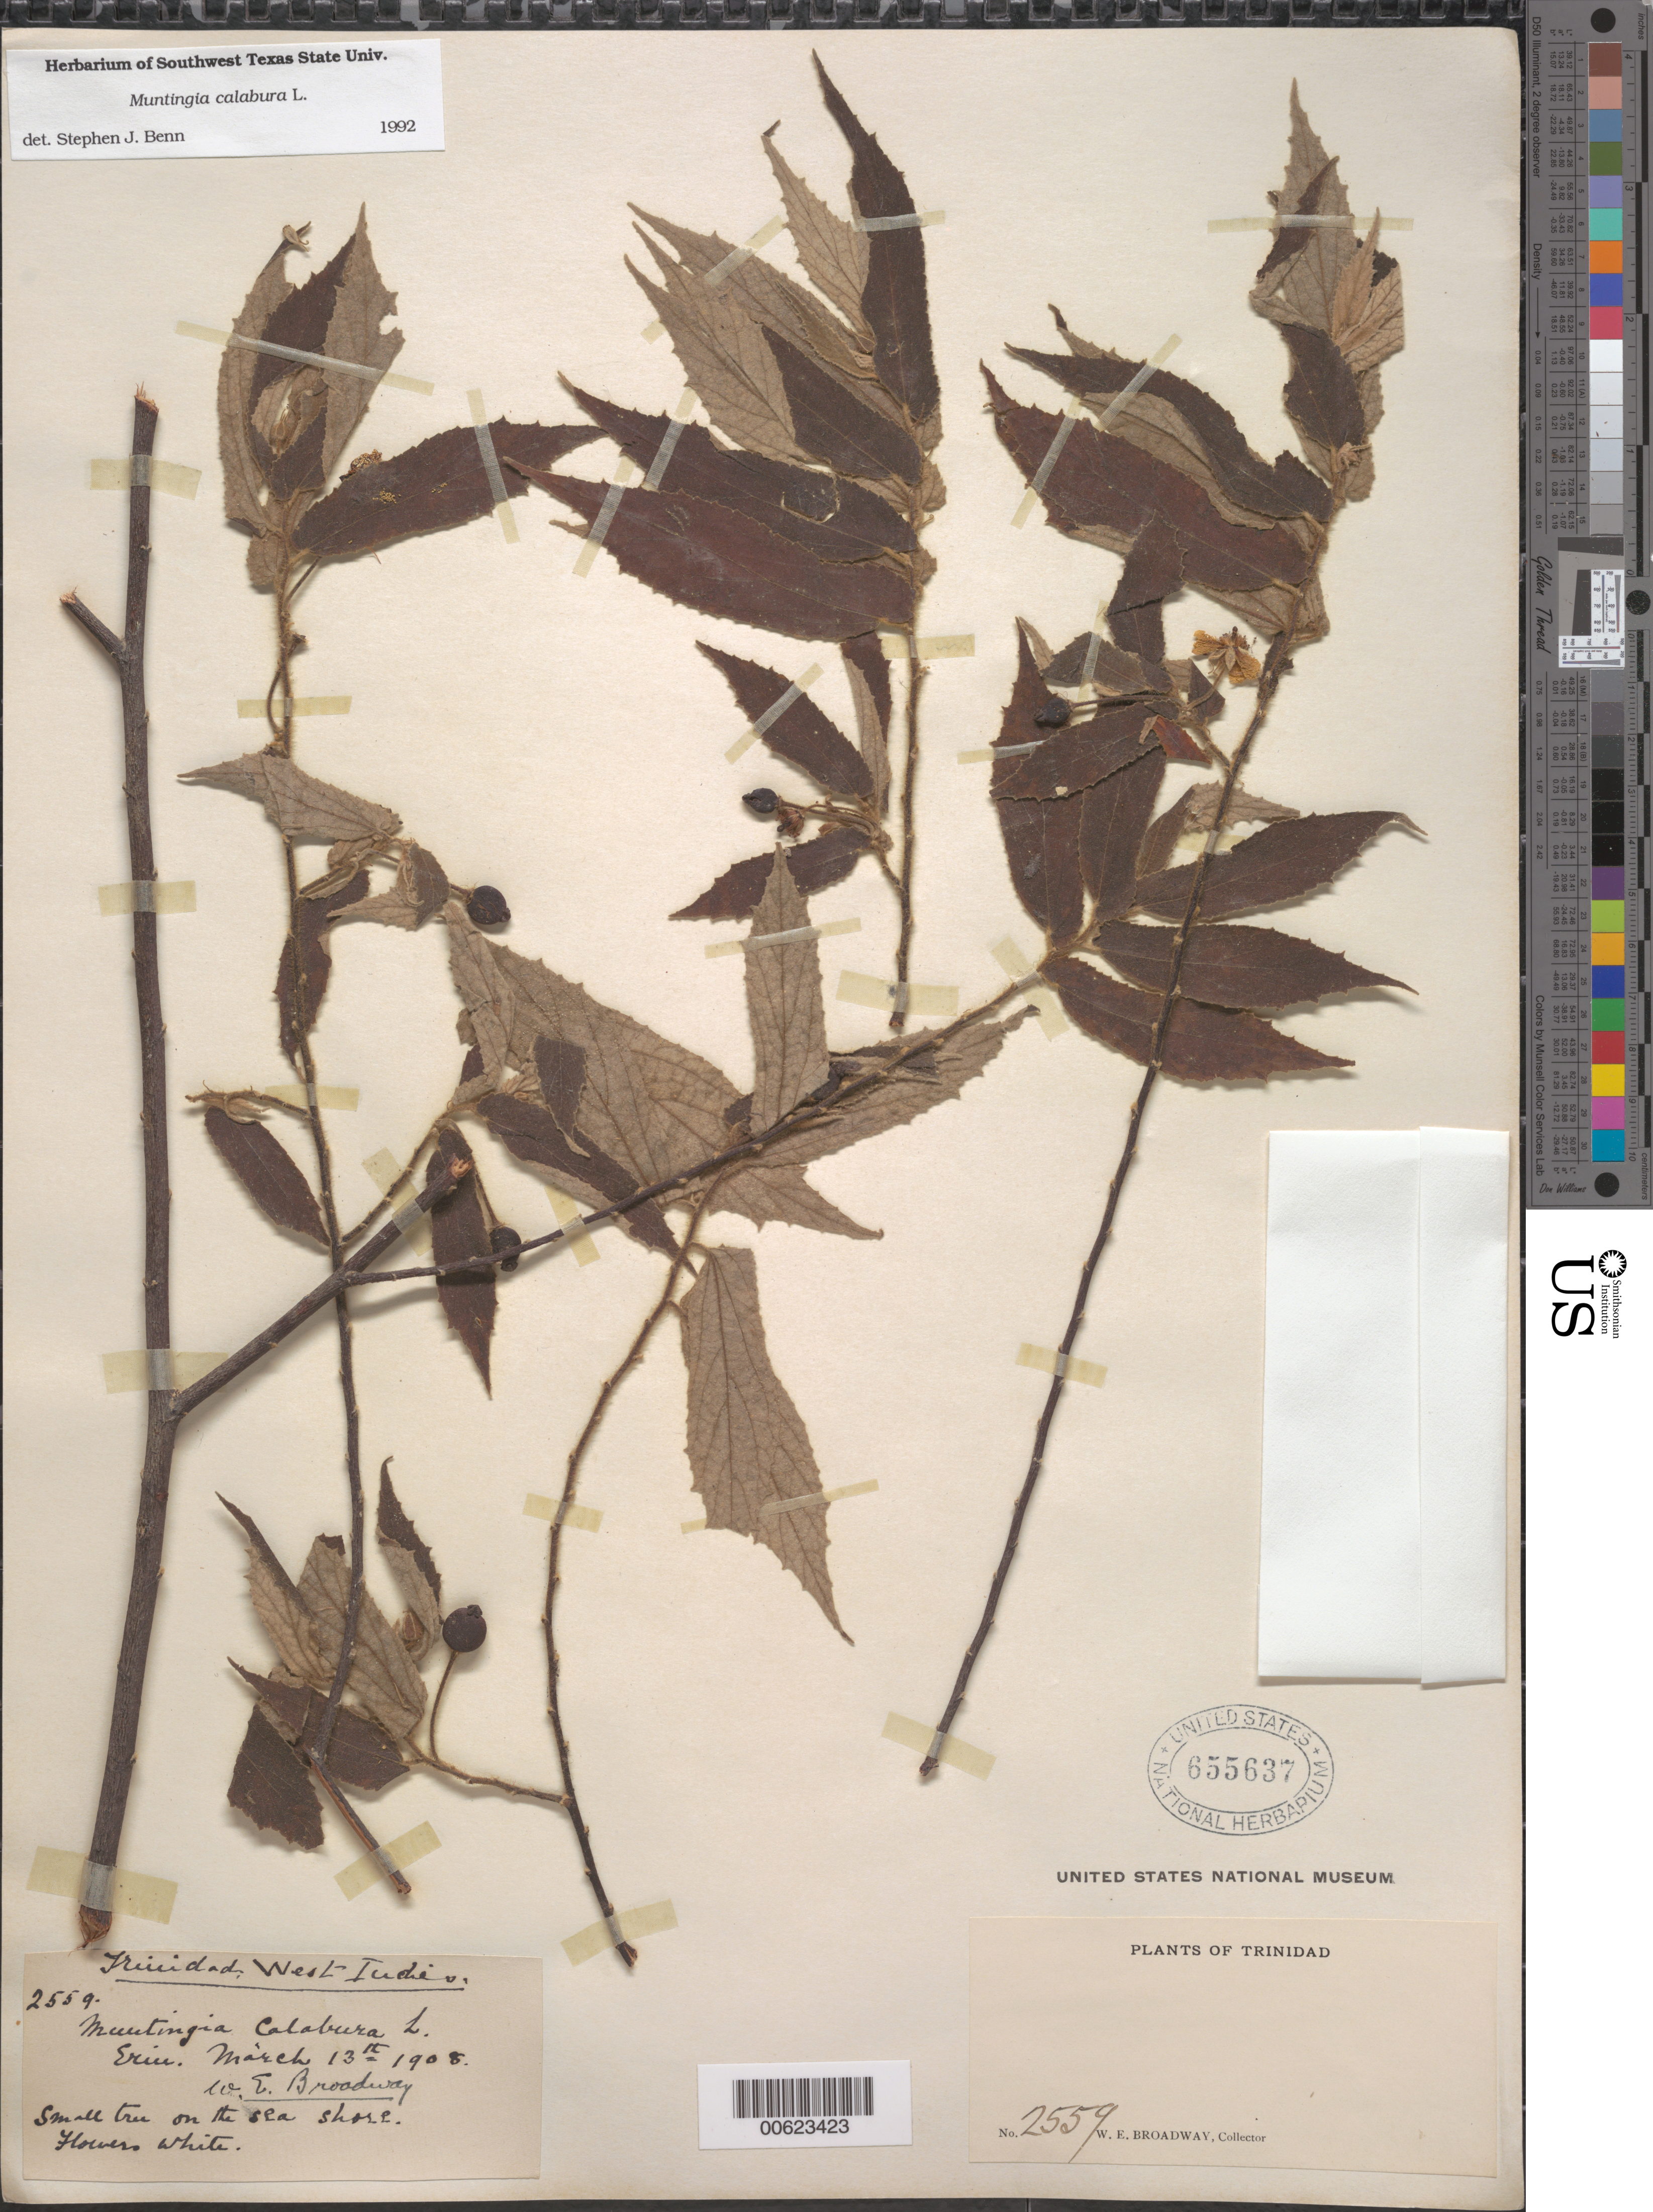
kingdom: Plantae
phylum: Tracheophyta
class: Magnoliopsida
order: Malvales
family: Muntingiaceae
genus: Muntingia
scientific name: Muntingia calabura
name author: L.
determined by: Benn, S. J.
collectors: W. E. Broadway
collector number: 2559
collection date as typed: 13 Mar 1908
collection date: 1908-03-13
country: Trinidad and Tobago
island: Trinidad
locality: Trinidad, Erin [sic]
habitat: On the sea shore.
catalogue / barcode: US 655637